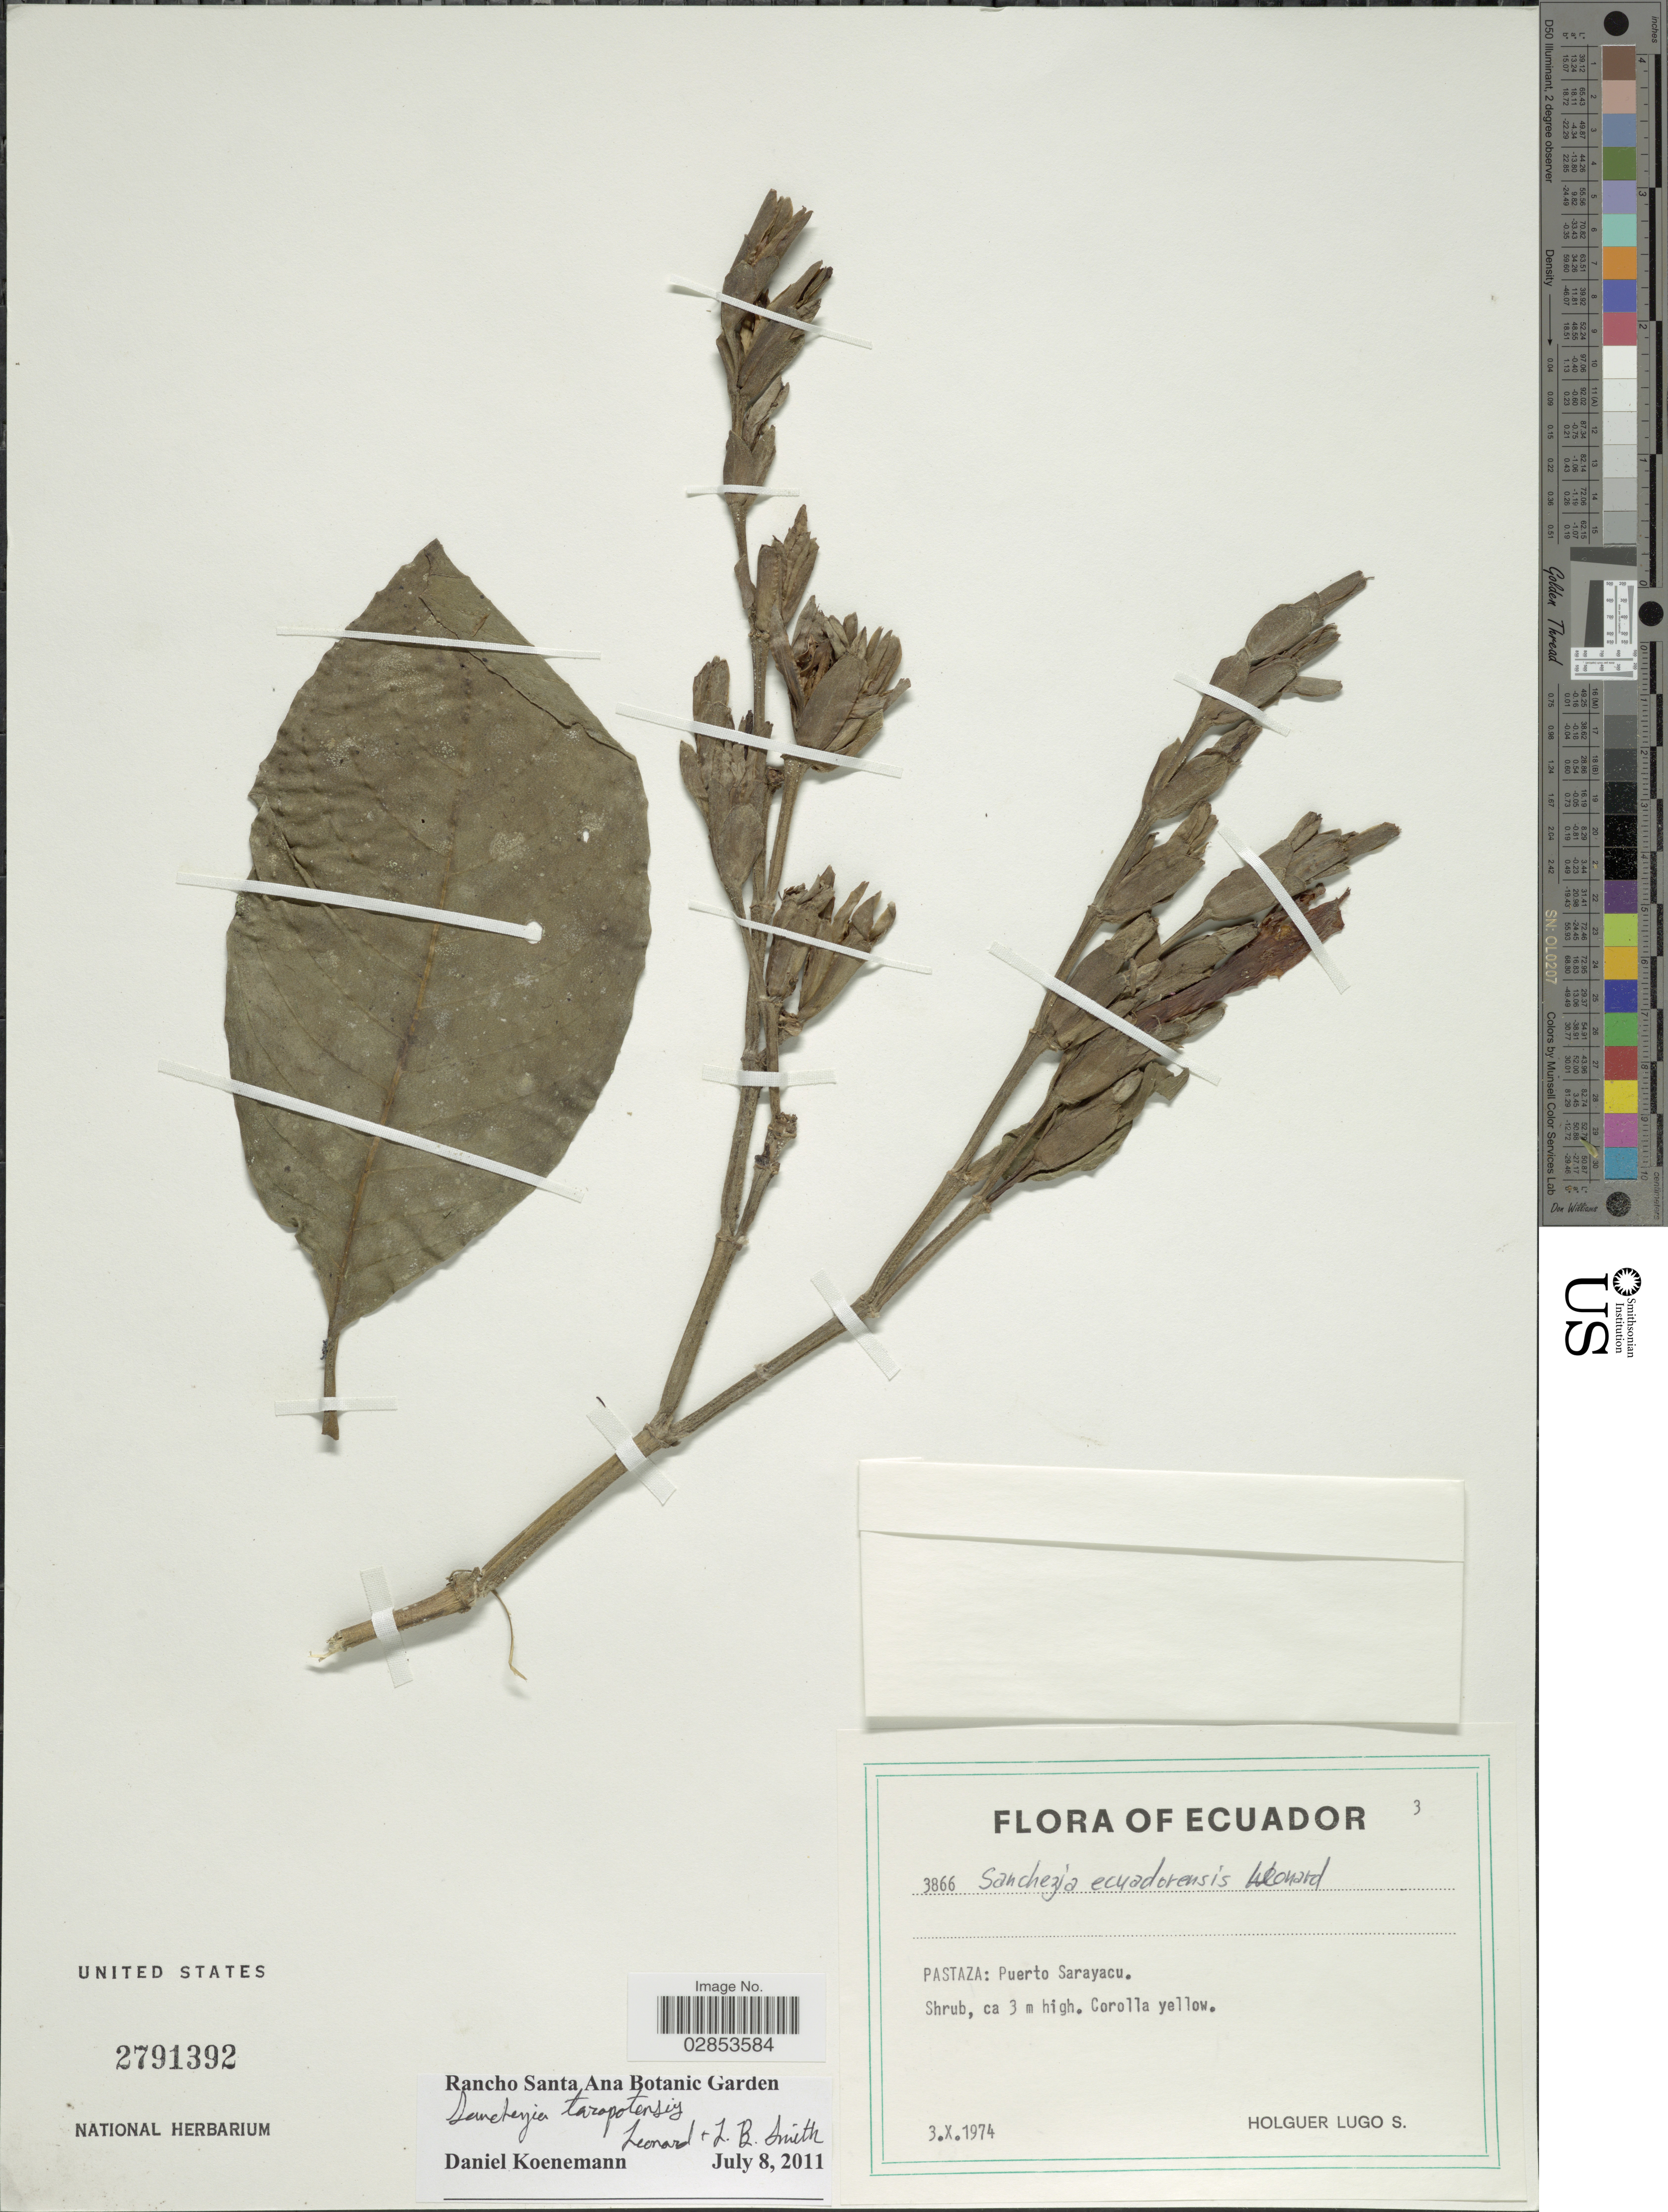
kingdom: Plantae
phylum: Tracheophyta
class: Magnoliopsida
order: Lamiales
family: Acanthaceae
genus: Sanchezia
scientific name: Sanchezia tarapotensis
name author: Leonard & L.B. Sm.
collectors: H. Lugo S.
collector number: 3866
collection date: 1974-10-03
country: Ecuador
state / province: Pastaza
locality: Puerto Sarayacu.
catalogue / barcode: US 2791392